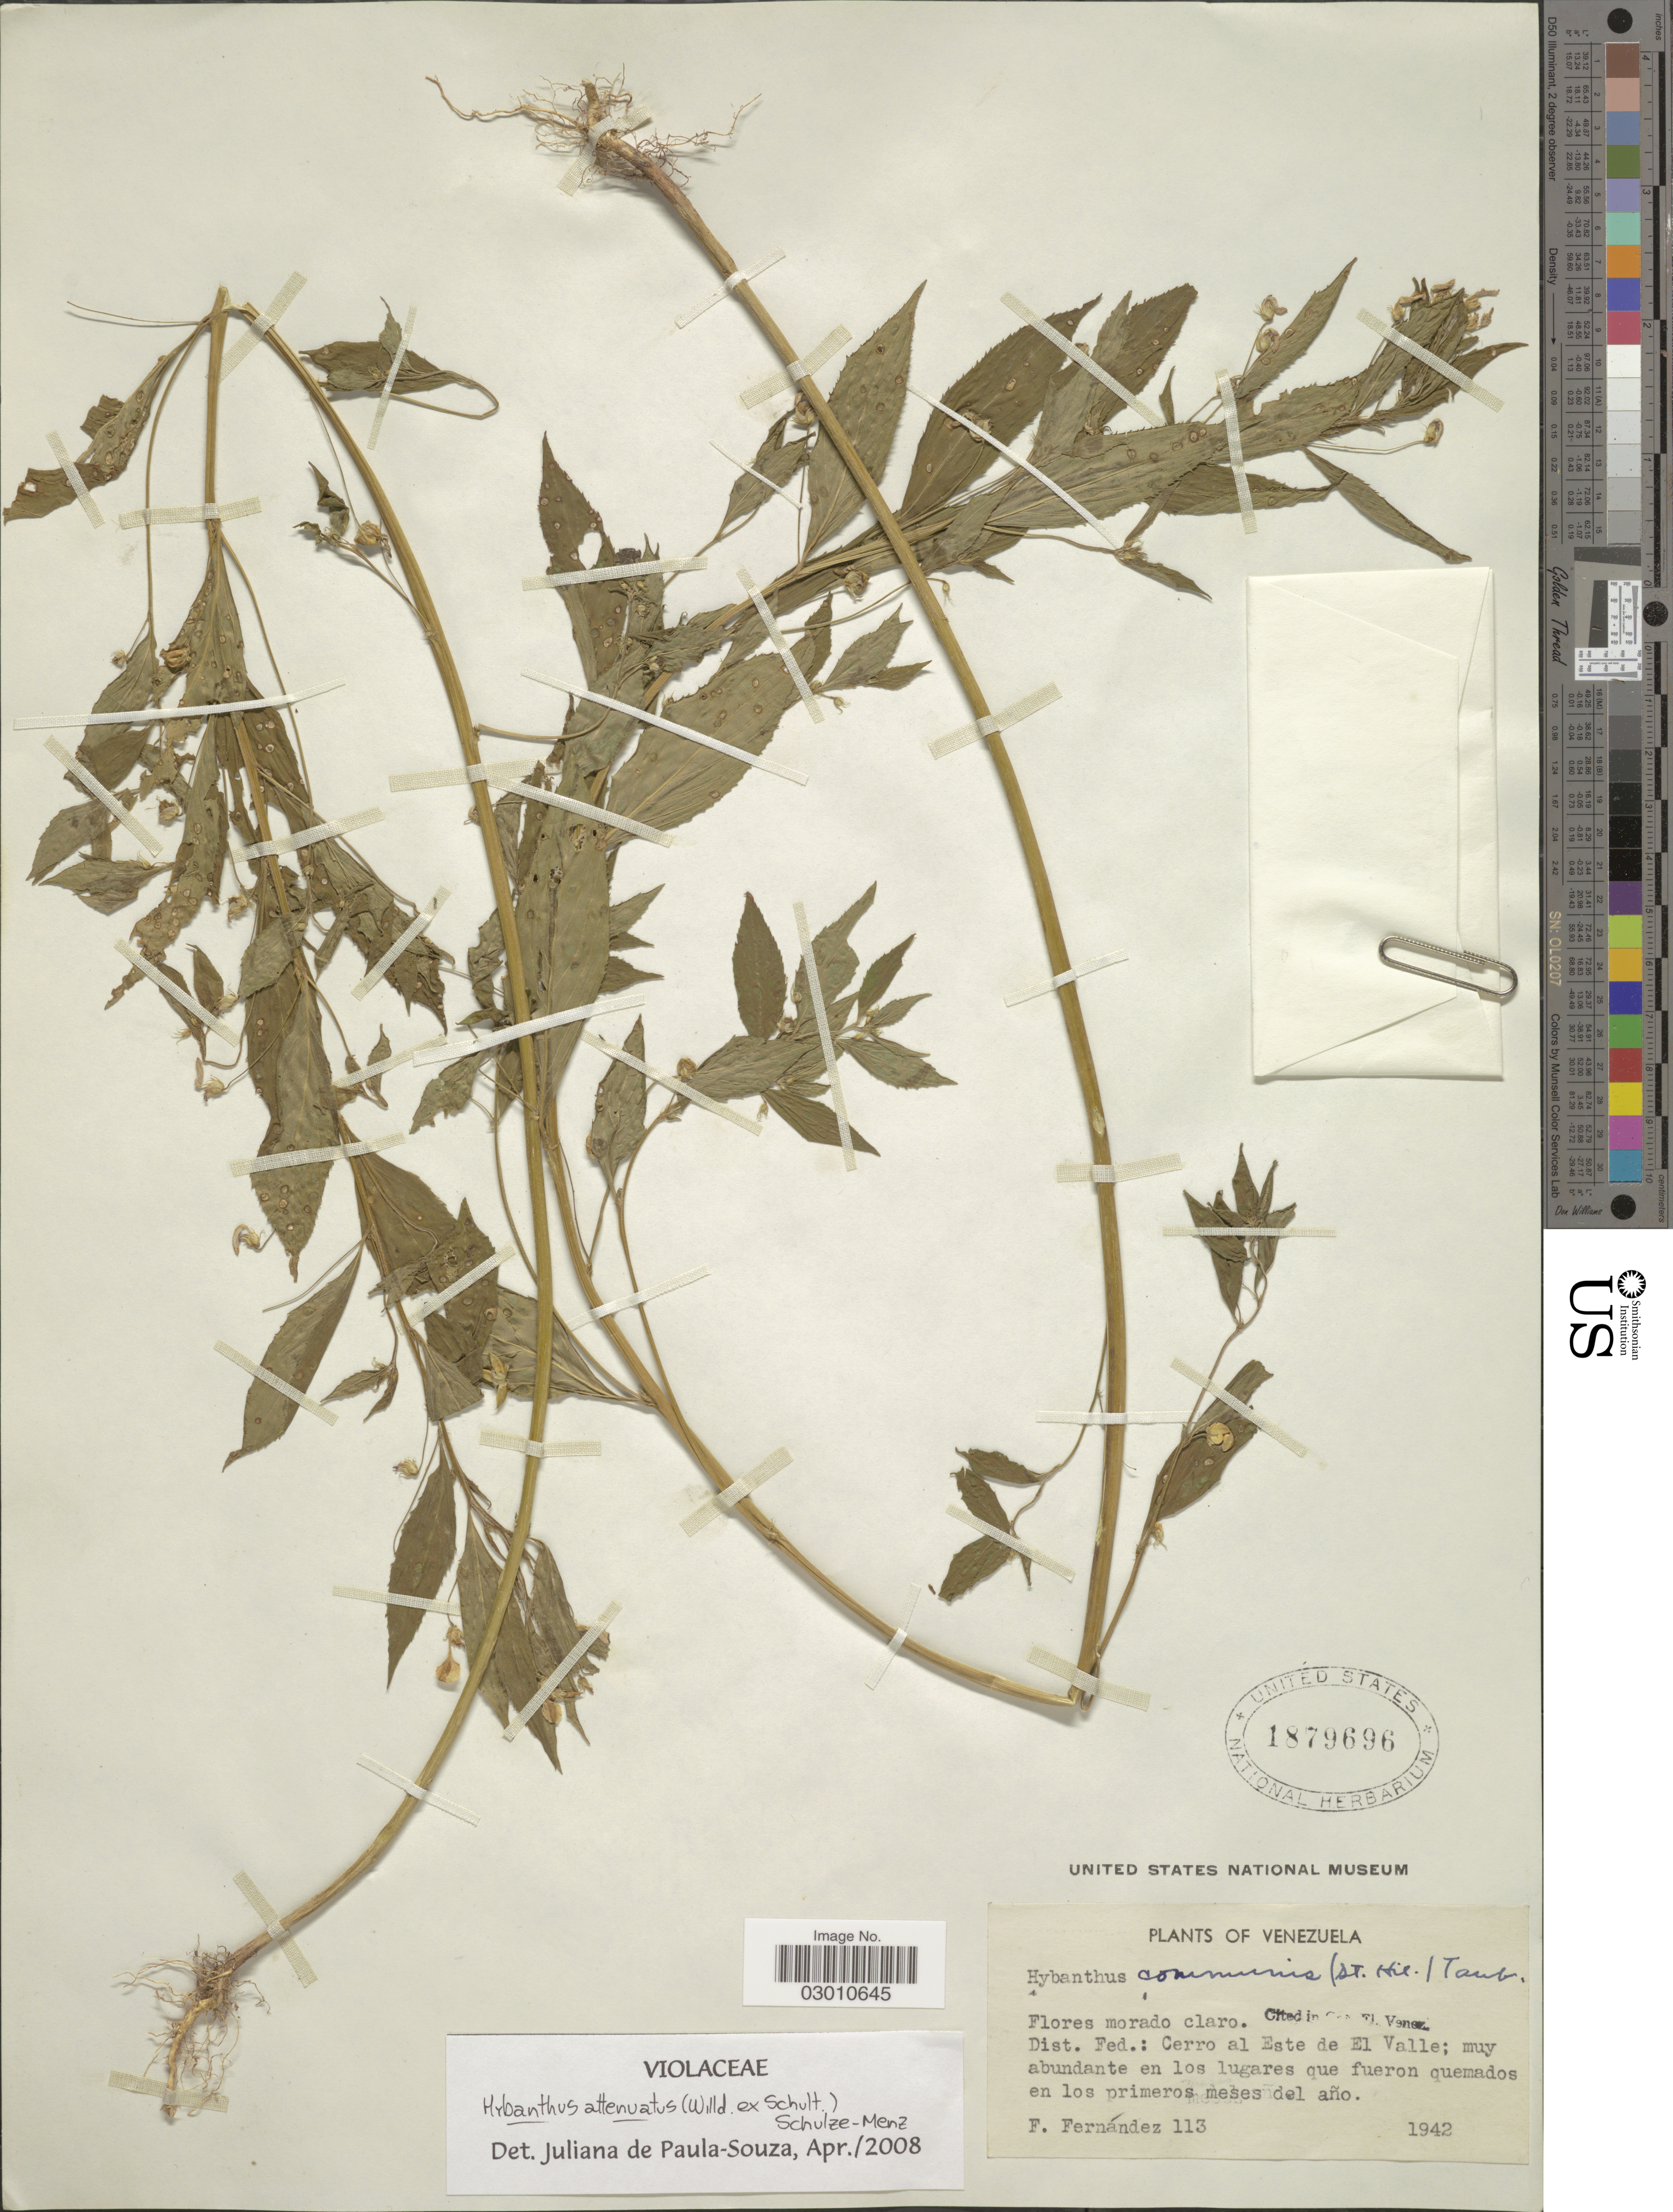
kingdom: Plantae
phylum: Tracheophyta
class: Magnoliopsida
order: Malpighiales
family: Violaceae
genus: Pombalia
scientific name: Pombalia attenuata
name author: (Humb. & Bonpl. ex Willd.) Paula-Souza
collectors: F. Fernández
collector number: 113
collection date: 1942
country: Venezuela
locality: Dist. Fed.: Cerro al Este de El Valle; muy abundante en los lugares que fueron quemados en los primeros meses del año.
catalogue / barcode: US 1879696